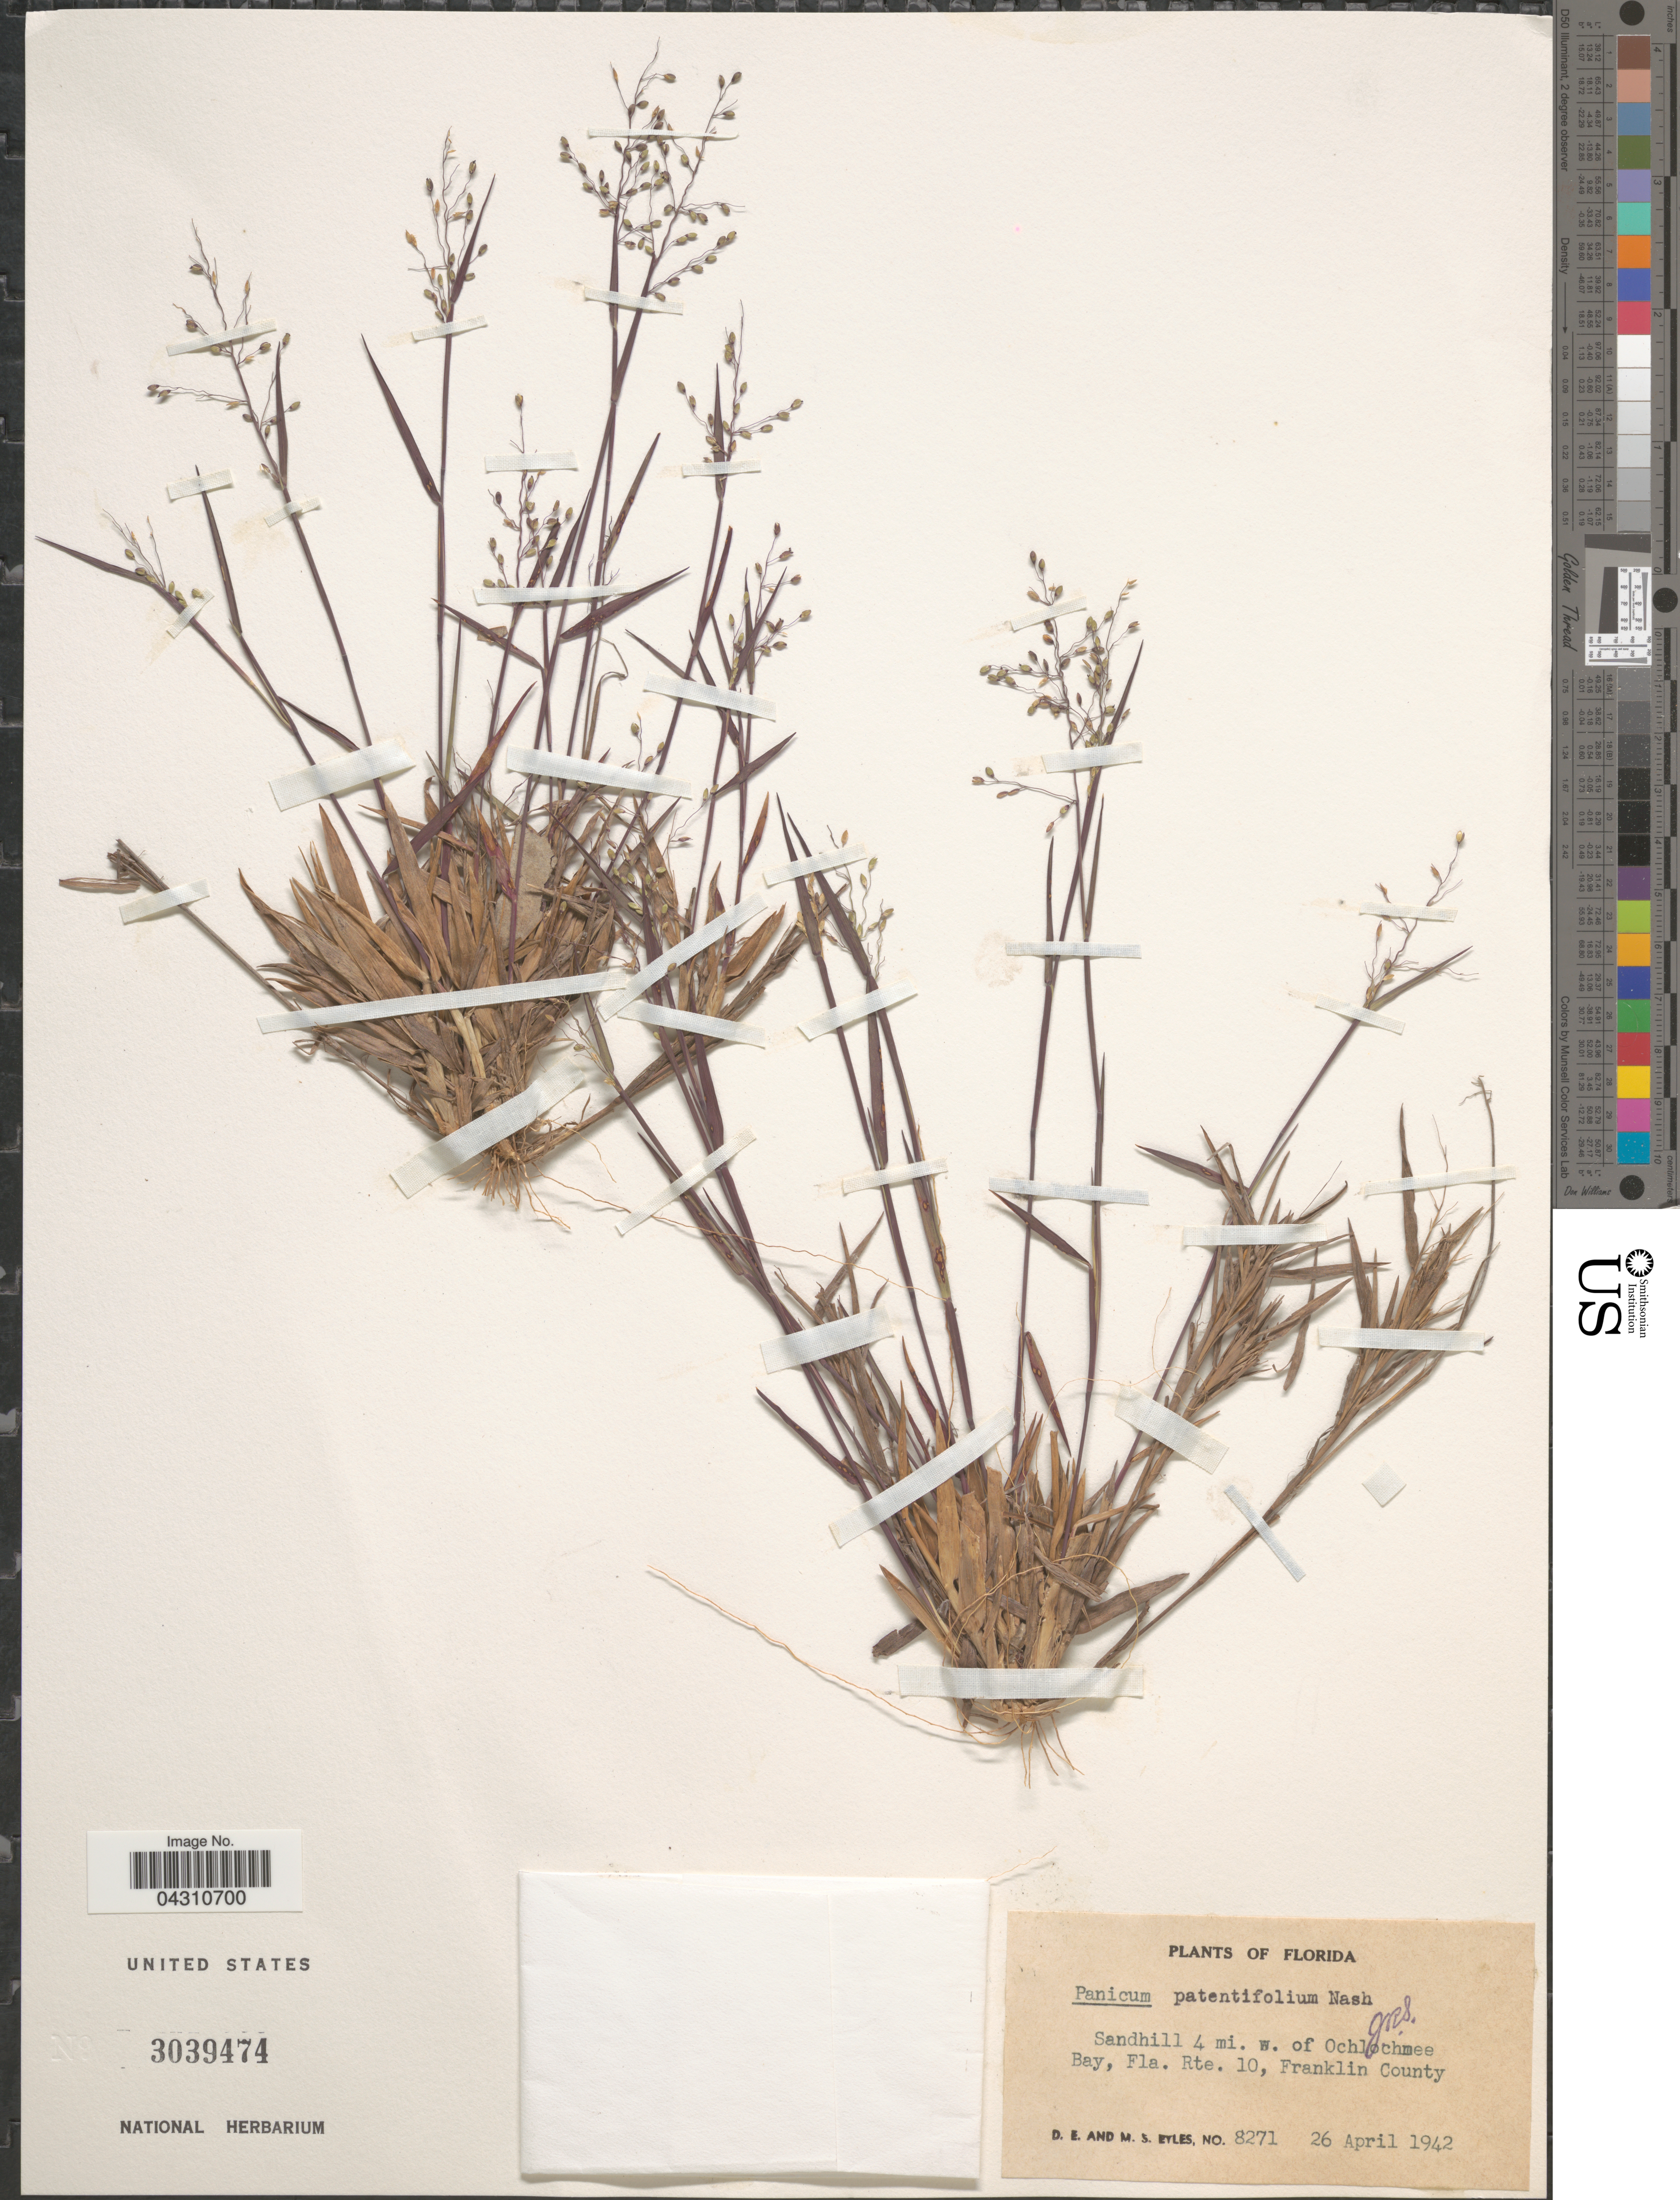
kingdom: Plantae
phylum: Tracheophyta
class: Liliopsida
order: Poales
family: Poaceae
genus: Dichanthelium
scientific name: Dichanthelium portoricense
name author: (Desv. ex Ham.) B.F. Hansen & Wunderlin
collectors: D. Eyles & M. Eyles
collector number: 8271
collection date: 1942-04-26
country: United States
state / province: Florida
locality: Sandhill 4 mi. w. of Ochlochmee Bay. Rte 10, Franklin County.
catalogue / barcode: US 3039474